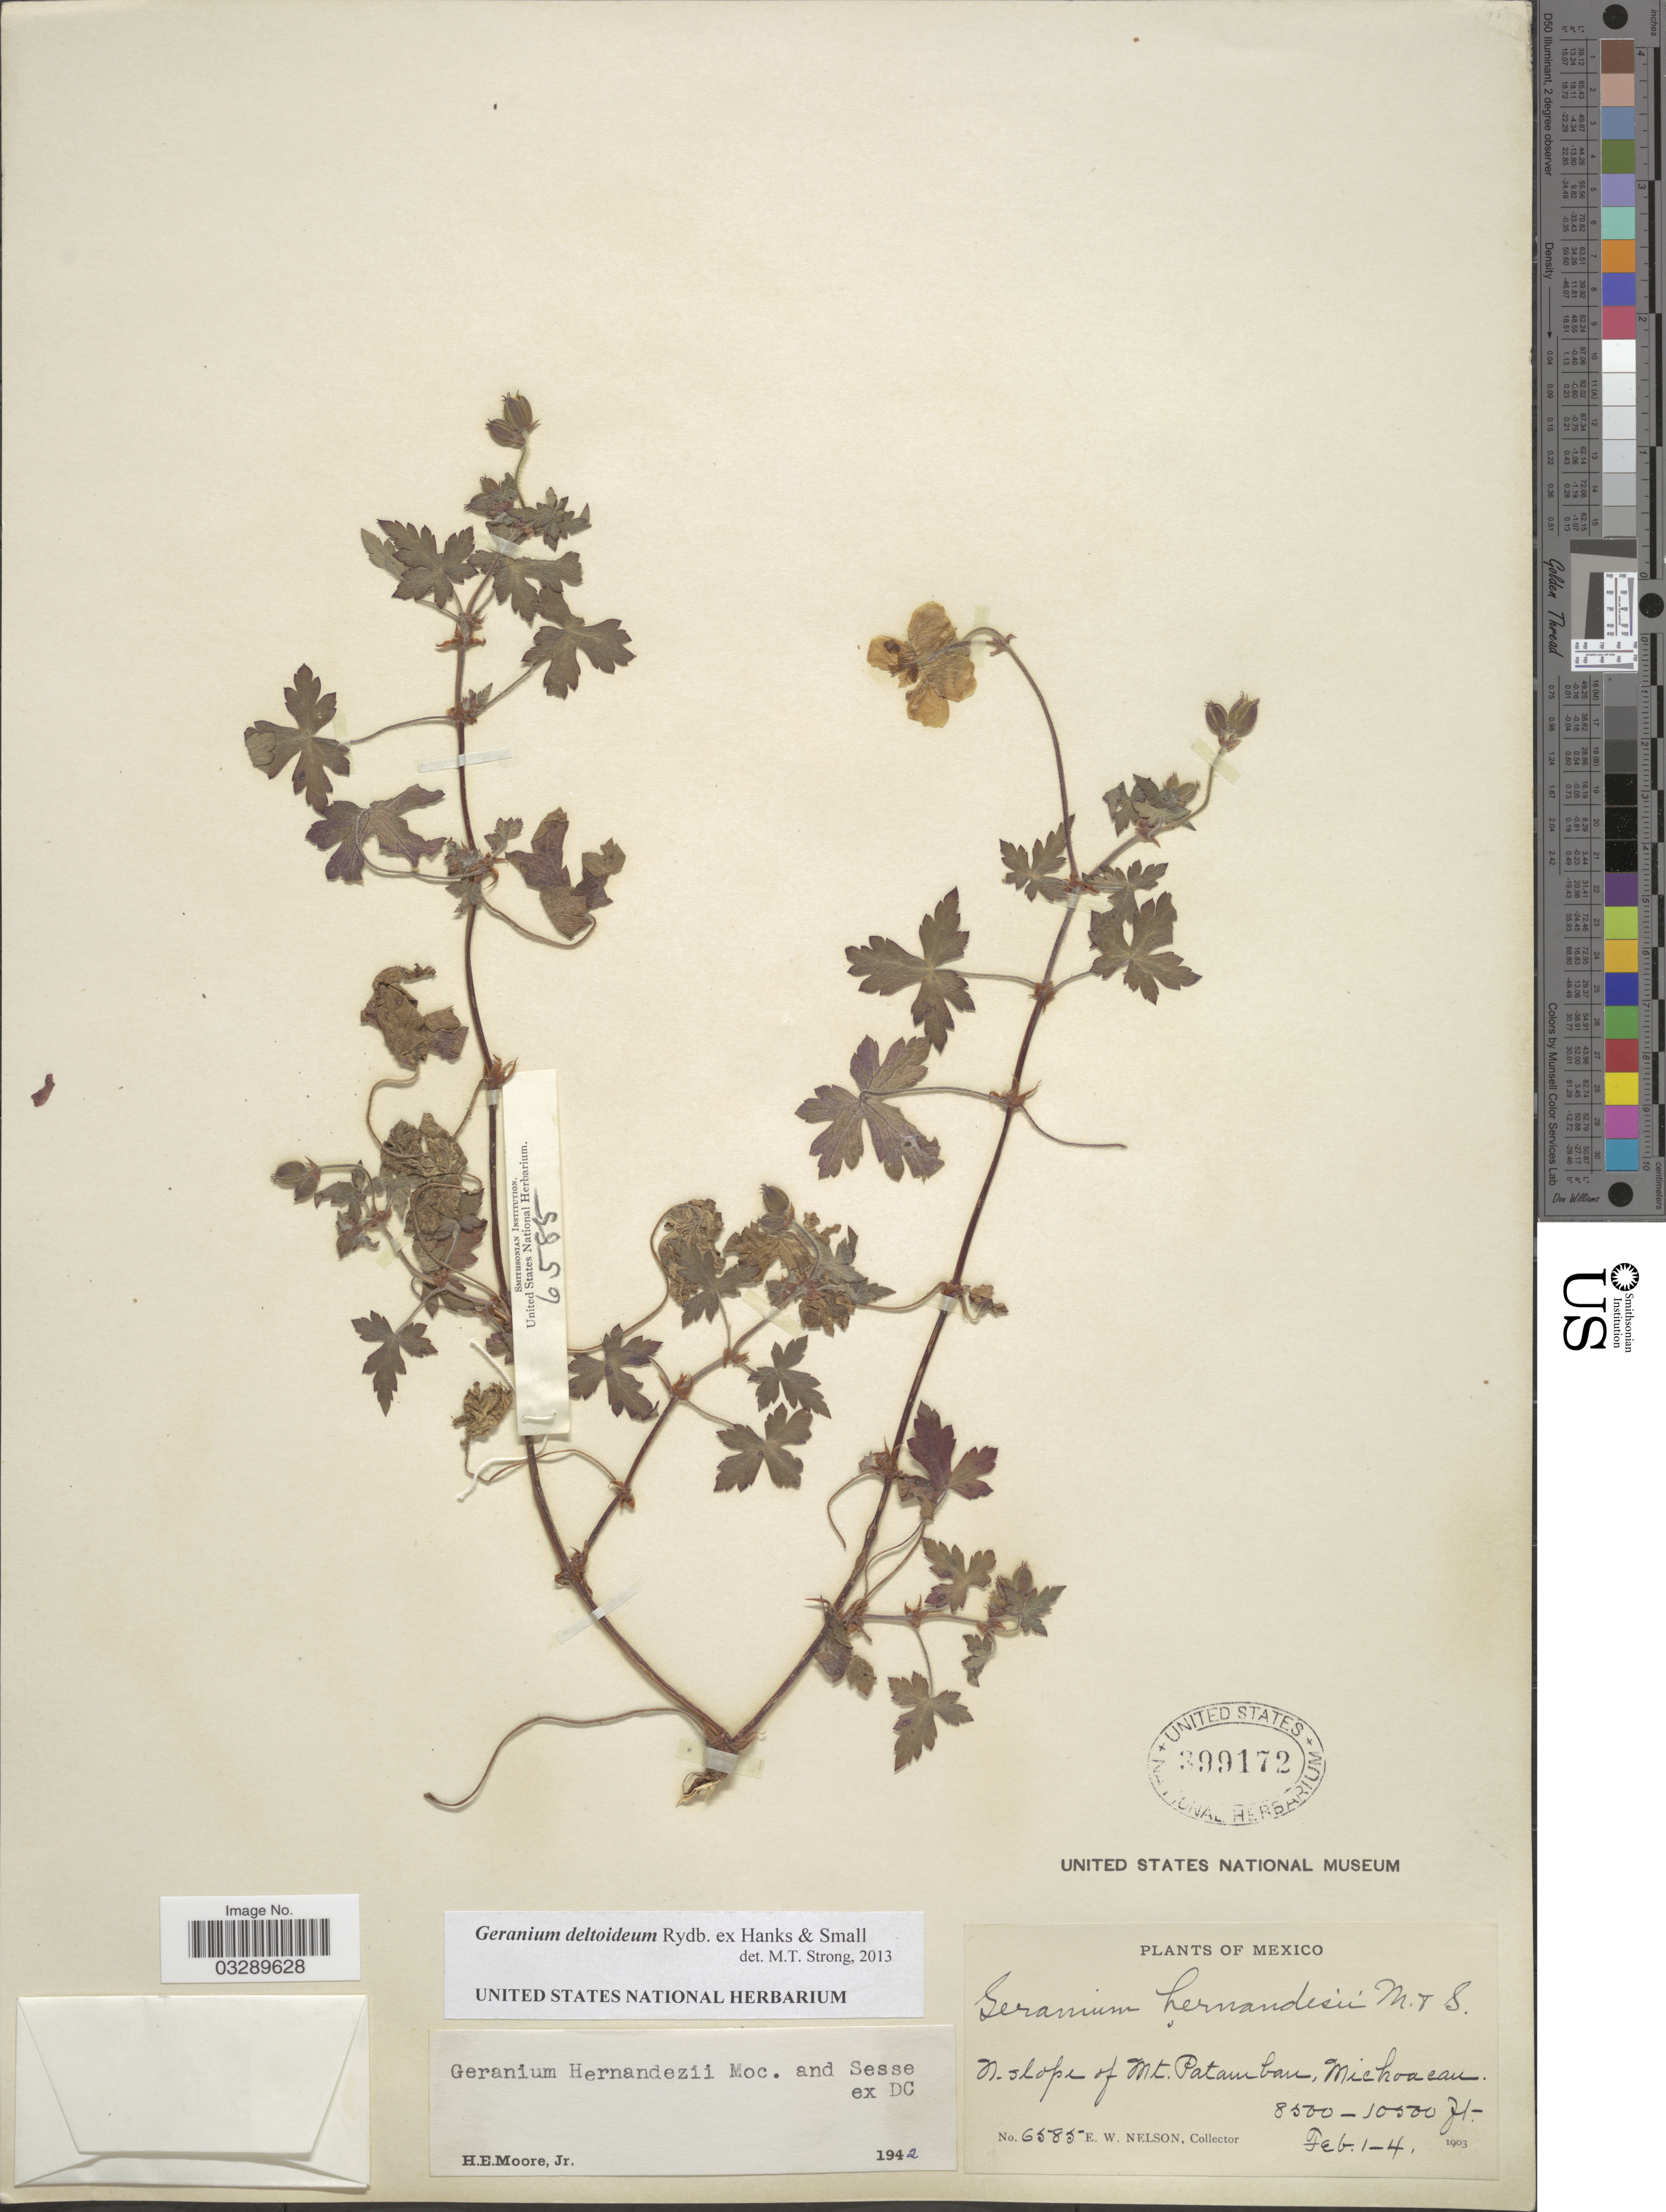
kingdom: Plantae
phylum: Tracheophyta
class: Magnoliopsida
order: Geraniales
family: Geraniaceae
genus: Geranium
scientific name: Geranium deltoideum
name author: Rydb.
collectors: E. W. Nelson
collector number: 6585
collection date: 1903-02-01/1903-02-04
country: Mexico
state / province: Michoacán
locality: N. slope of Mt. Patambau.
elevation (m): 2591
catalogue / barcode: US 399172